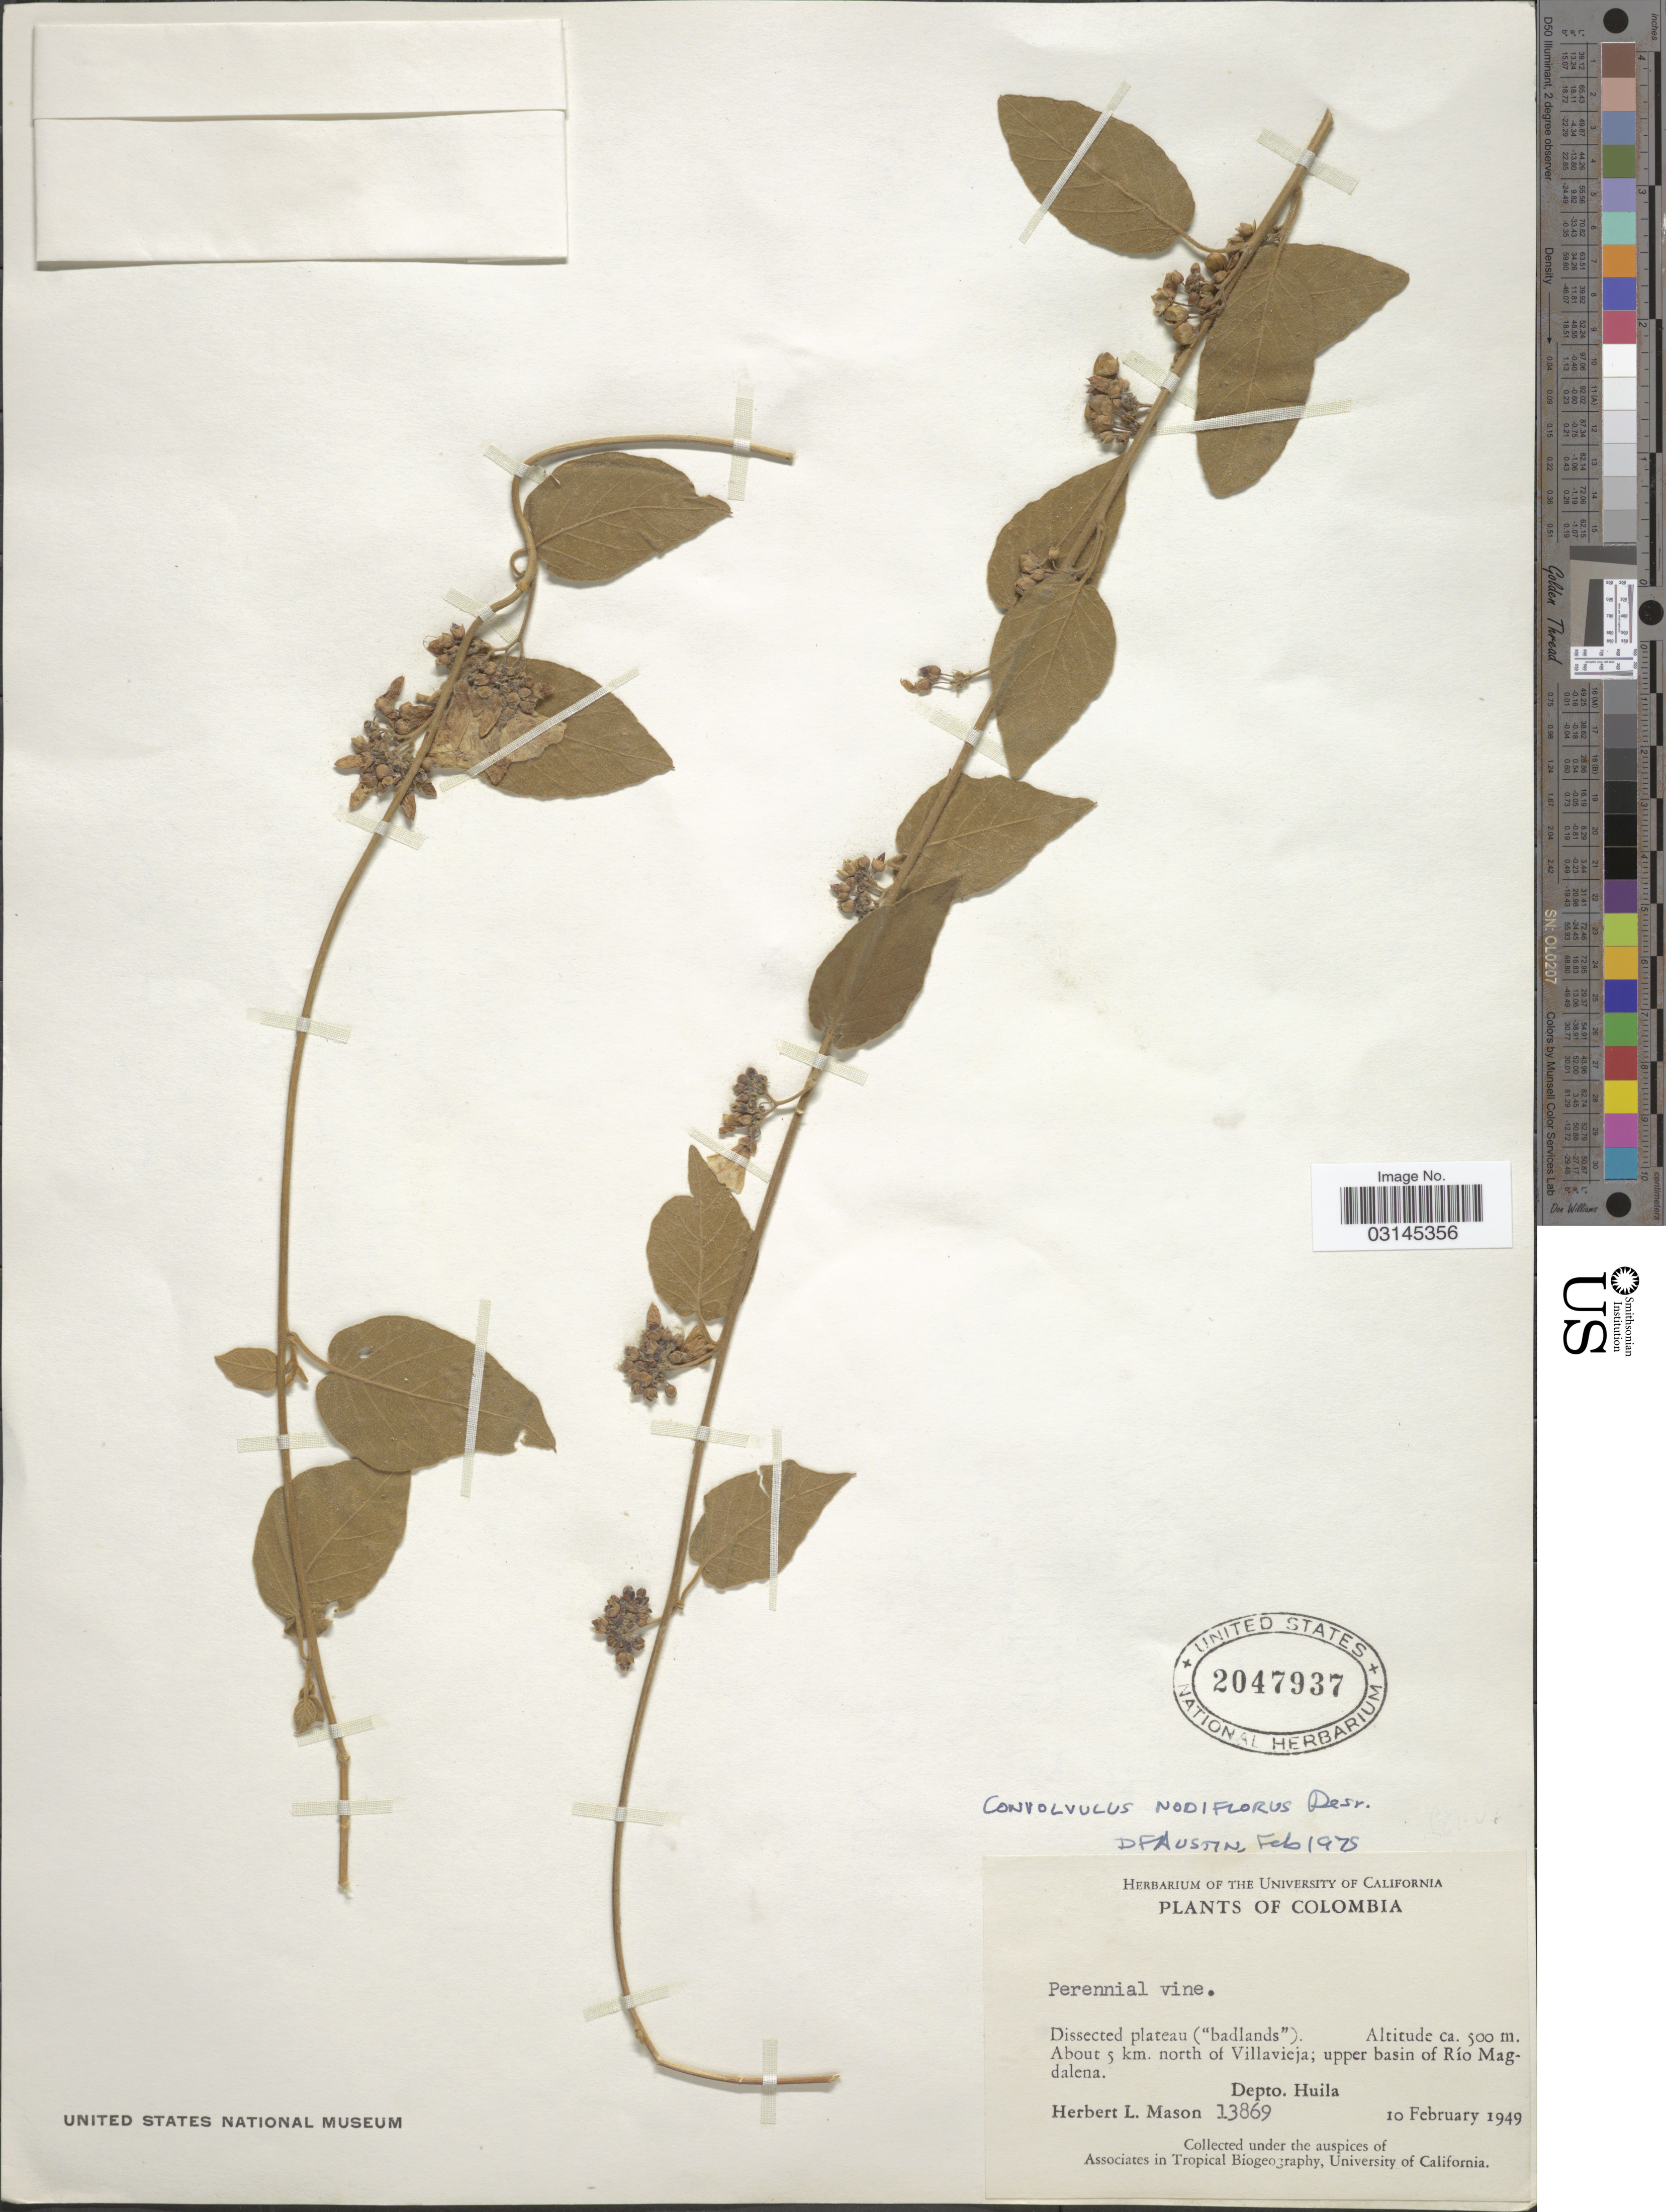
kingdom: Plantae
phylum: Tracheophyta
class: Magnoliopsida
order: Solanales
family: Convolvulaceae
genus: Convolvulus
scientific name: Convolvulus nodiflorus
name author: Desr.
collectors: H. L. Mason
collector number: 13869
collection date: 1949-02-10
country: Colombia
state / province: Huila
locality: About 5 km. north of Villavieja; upper basin of Río Magdalena. Depto. Huila.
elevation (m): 500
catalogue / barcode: US 2047937